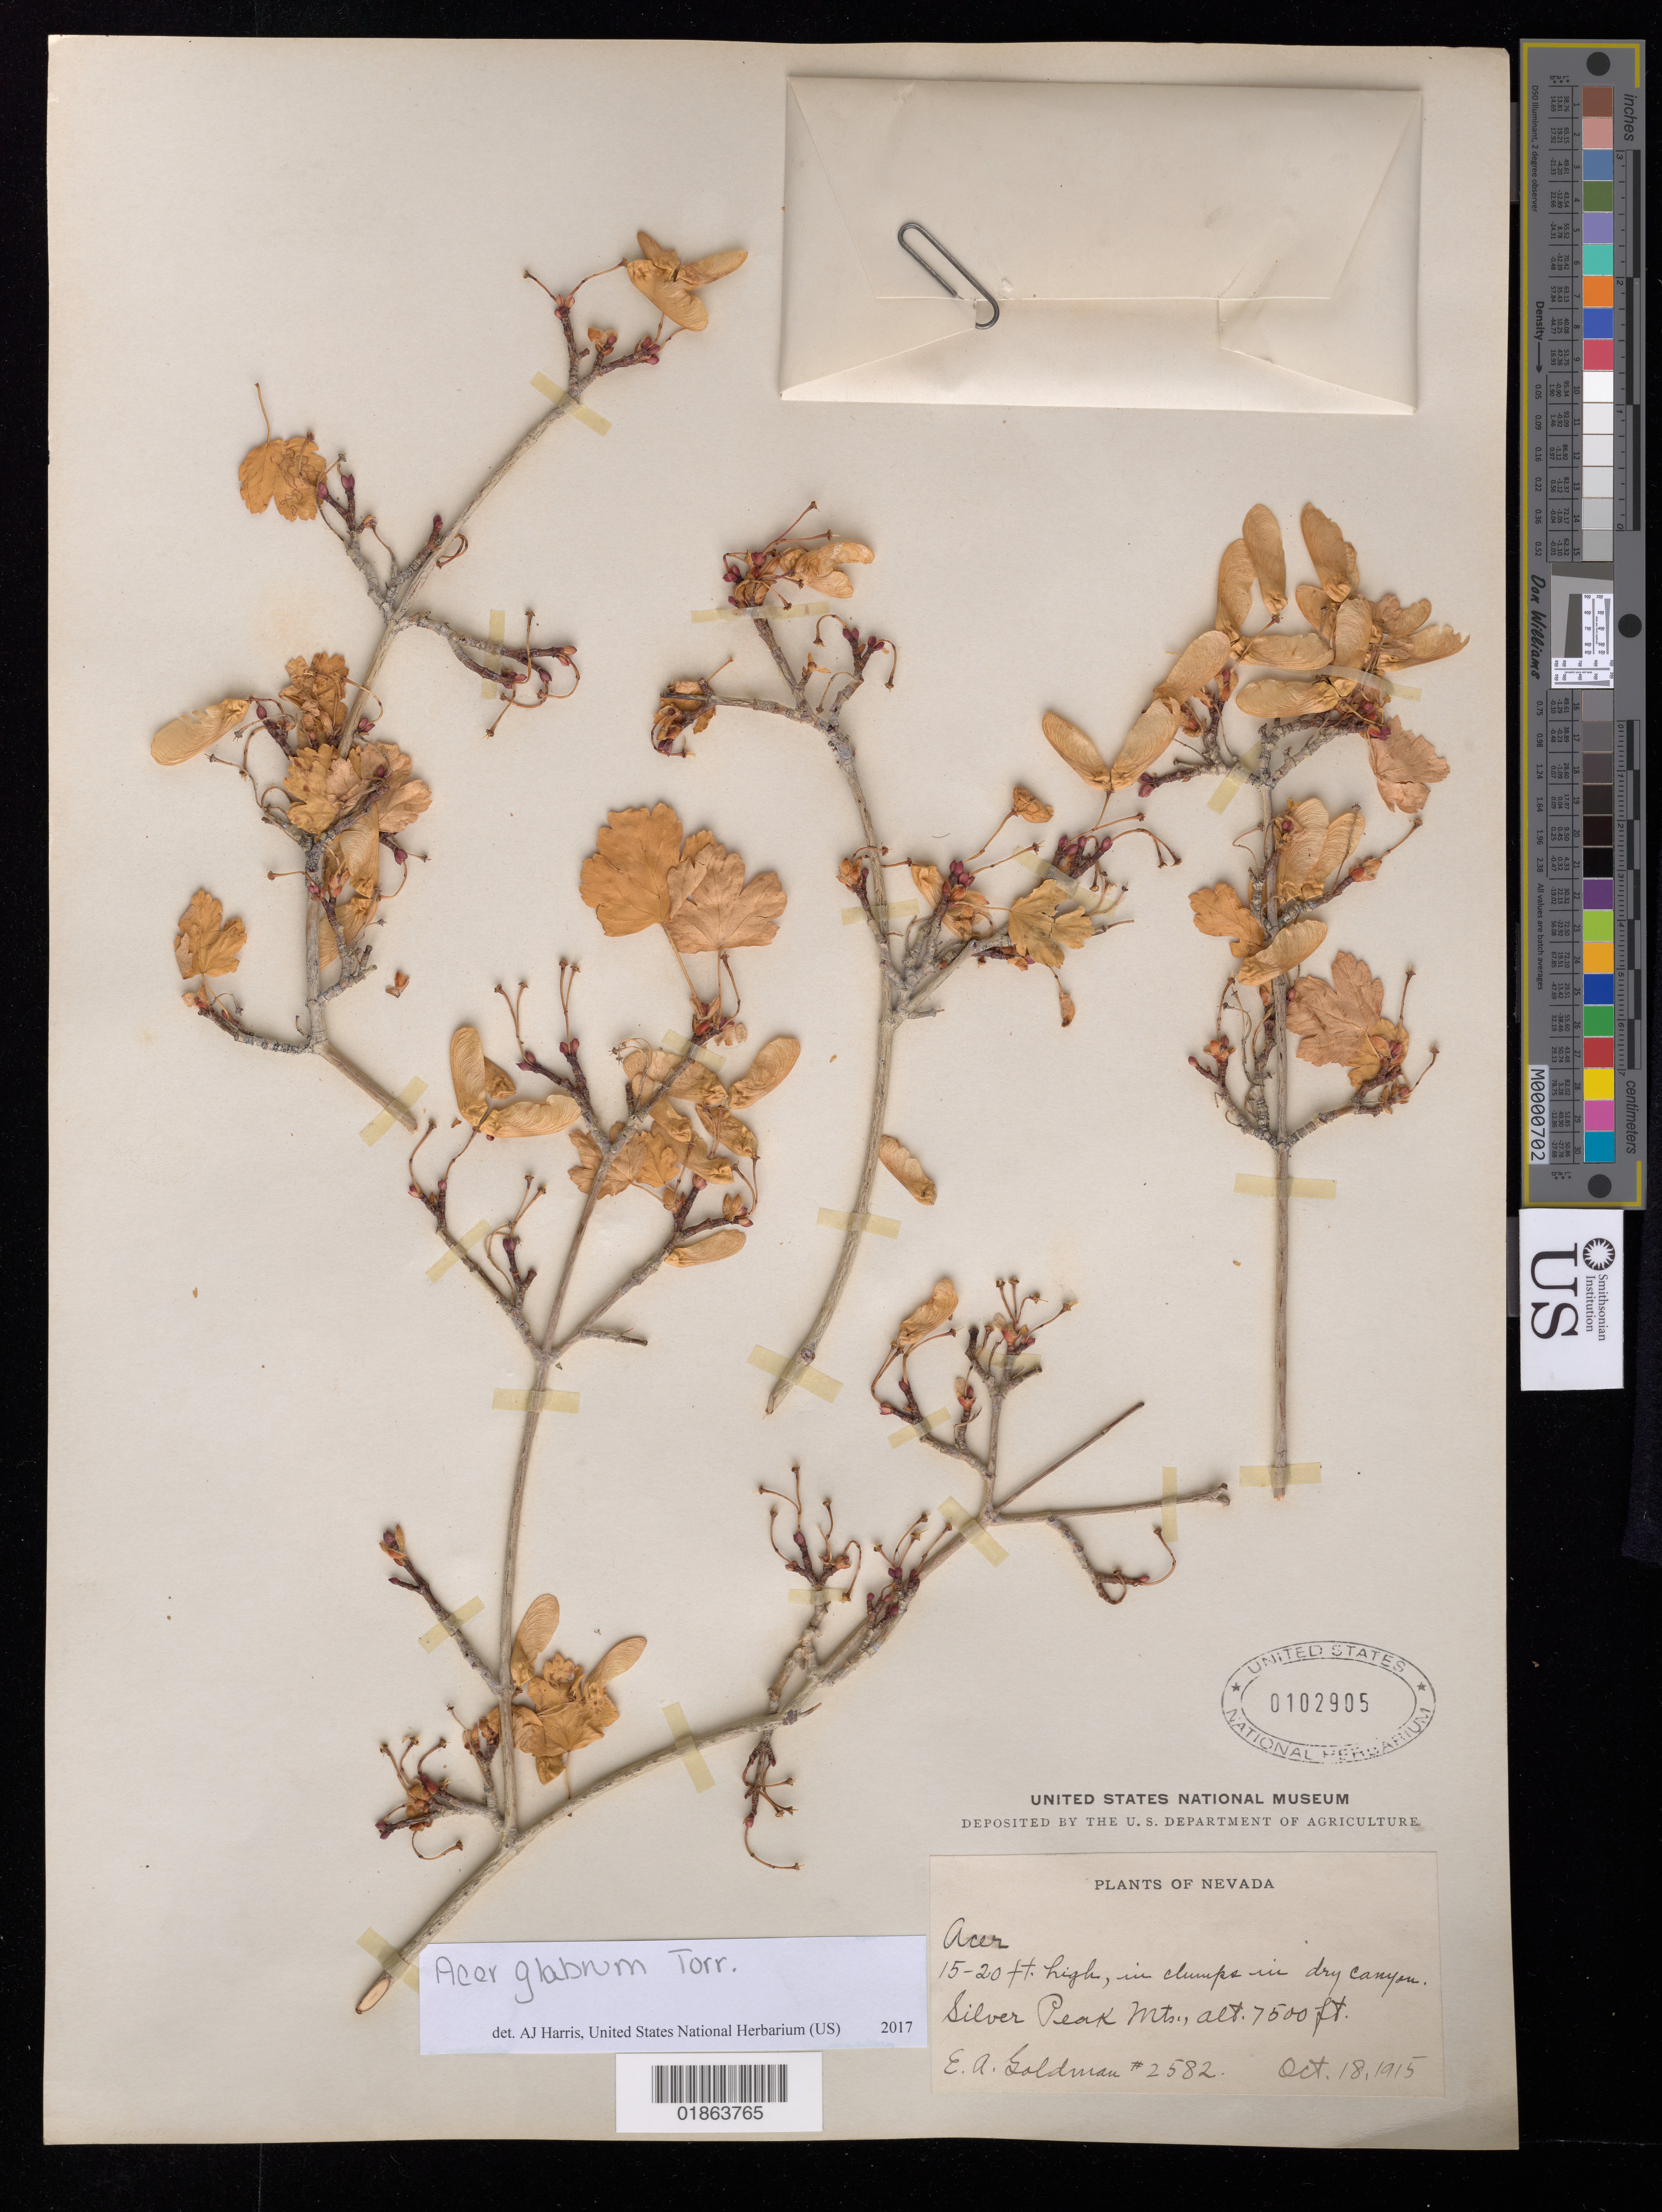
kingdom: Plantae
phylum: Tracheophyta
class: Magnoliopsida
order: Sapindales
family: Sapindaceae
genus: Acer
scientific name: Acer glabrum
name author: Torr.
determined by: Harris, A. J., (UNITED STATES)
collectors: E. A. Goldman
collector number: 2582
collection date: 1915-10-18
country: United States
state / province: Nevada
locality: Silver Peak Mts.,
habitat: In clumps in dry canyon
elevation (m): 2286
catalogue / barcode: US 102905